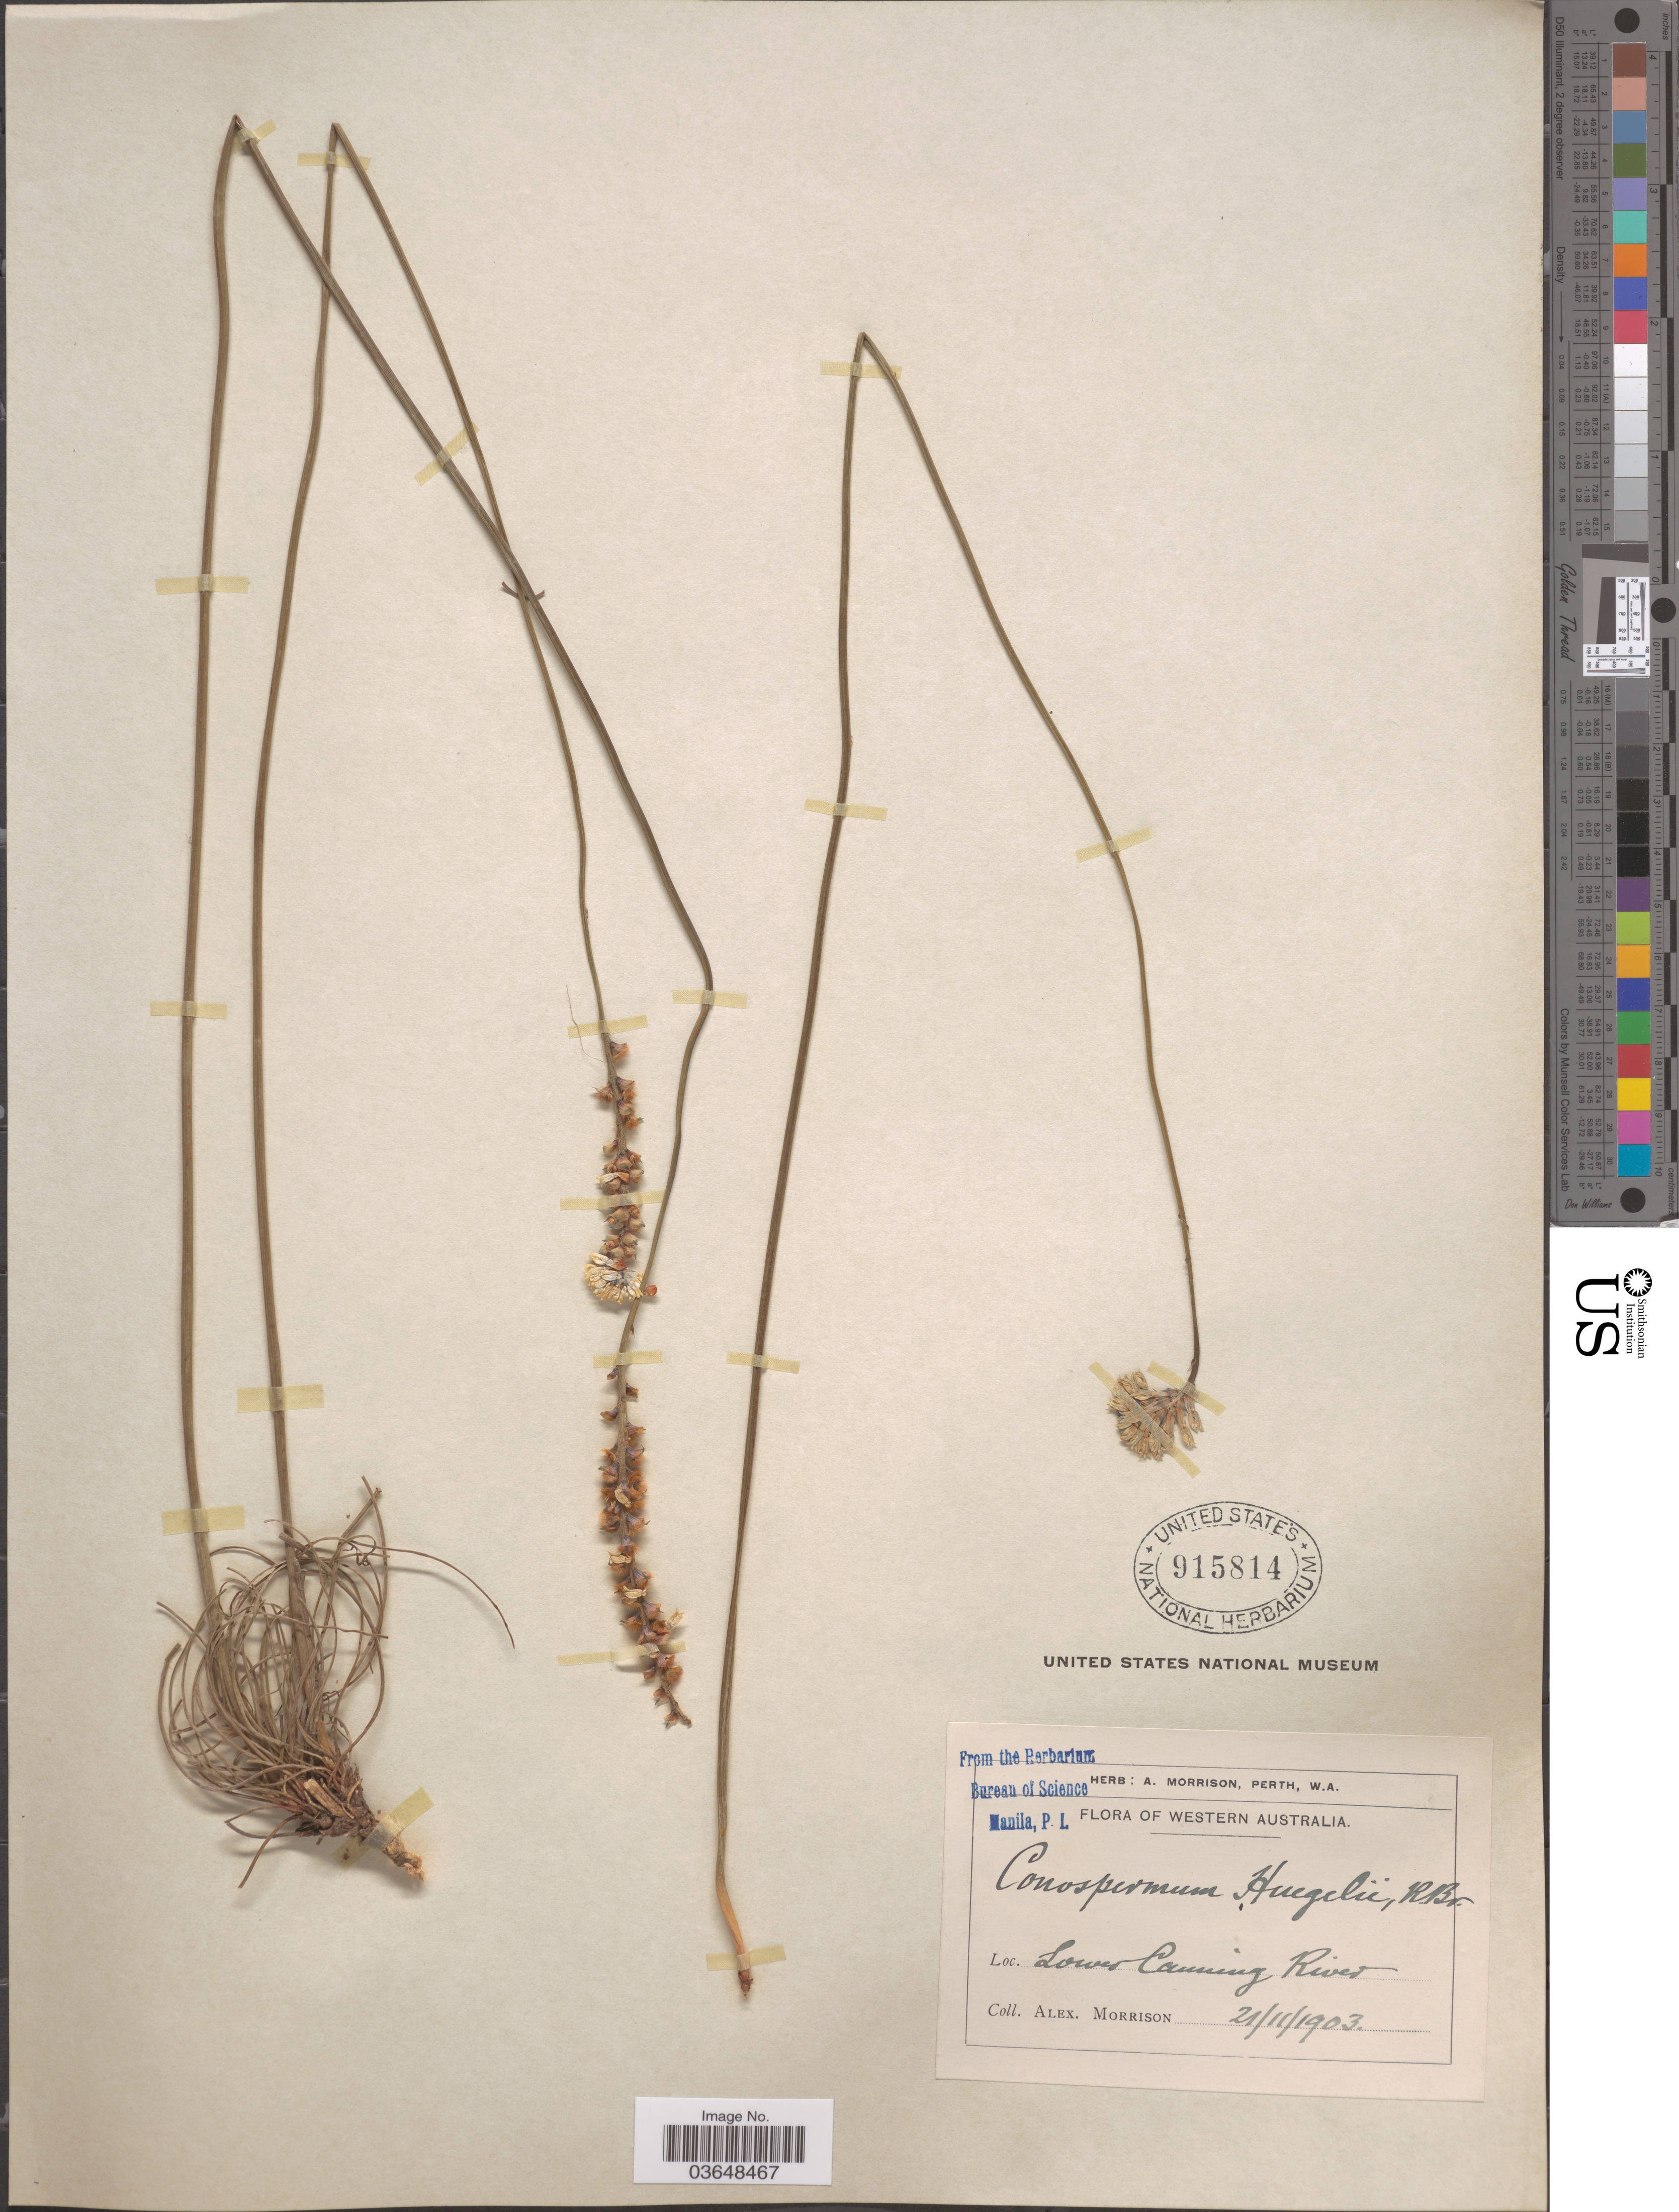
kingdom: Plantae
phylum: Tracheophyta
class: Magnoliopsida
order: Proteales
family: Proteaceae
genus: Conospermum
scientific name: Conospermum huegelii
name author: Endl.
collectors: A. Morrison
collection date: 1903-11-21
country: Australia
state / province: Western Australia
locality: Lower Canning River.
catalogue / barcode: US 915814